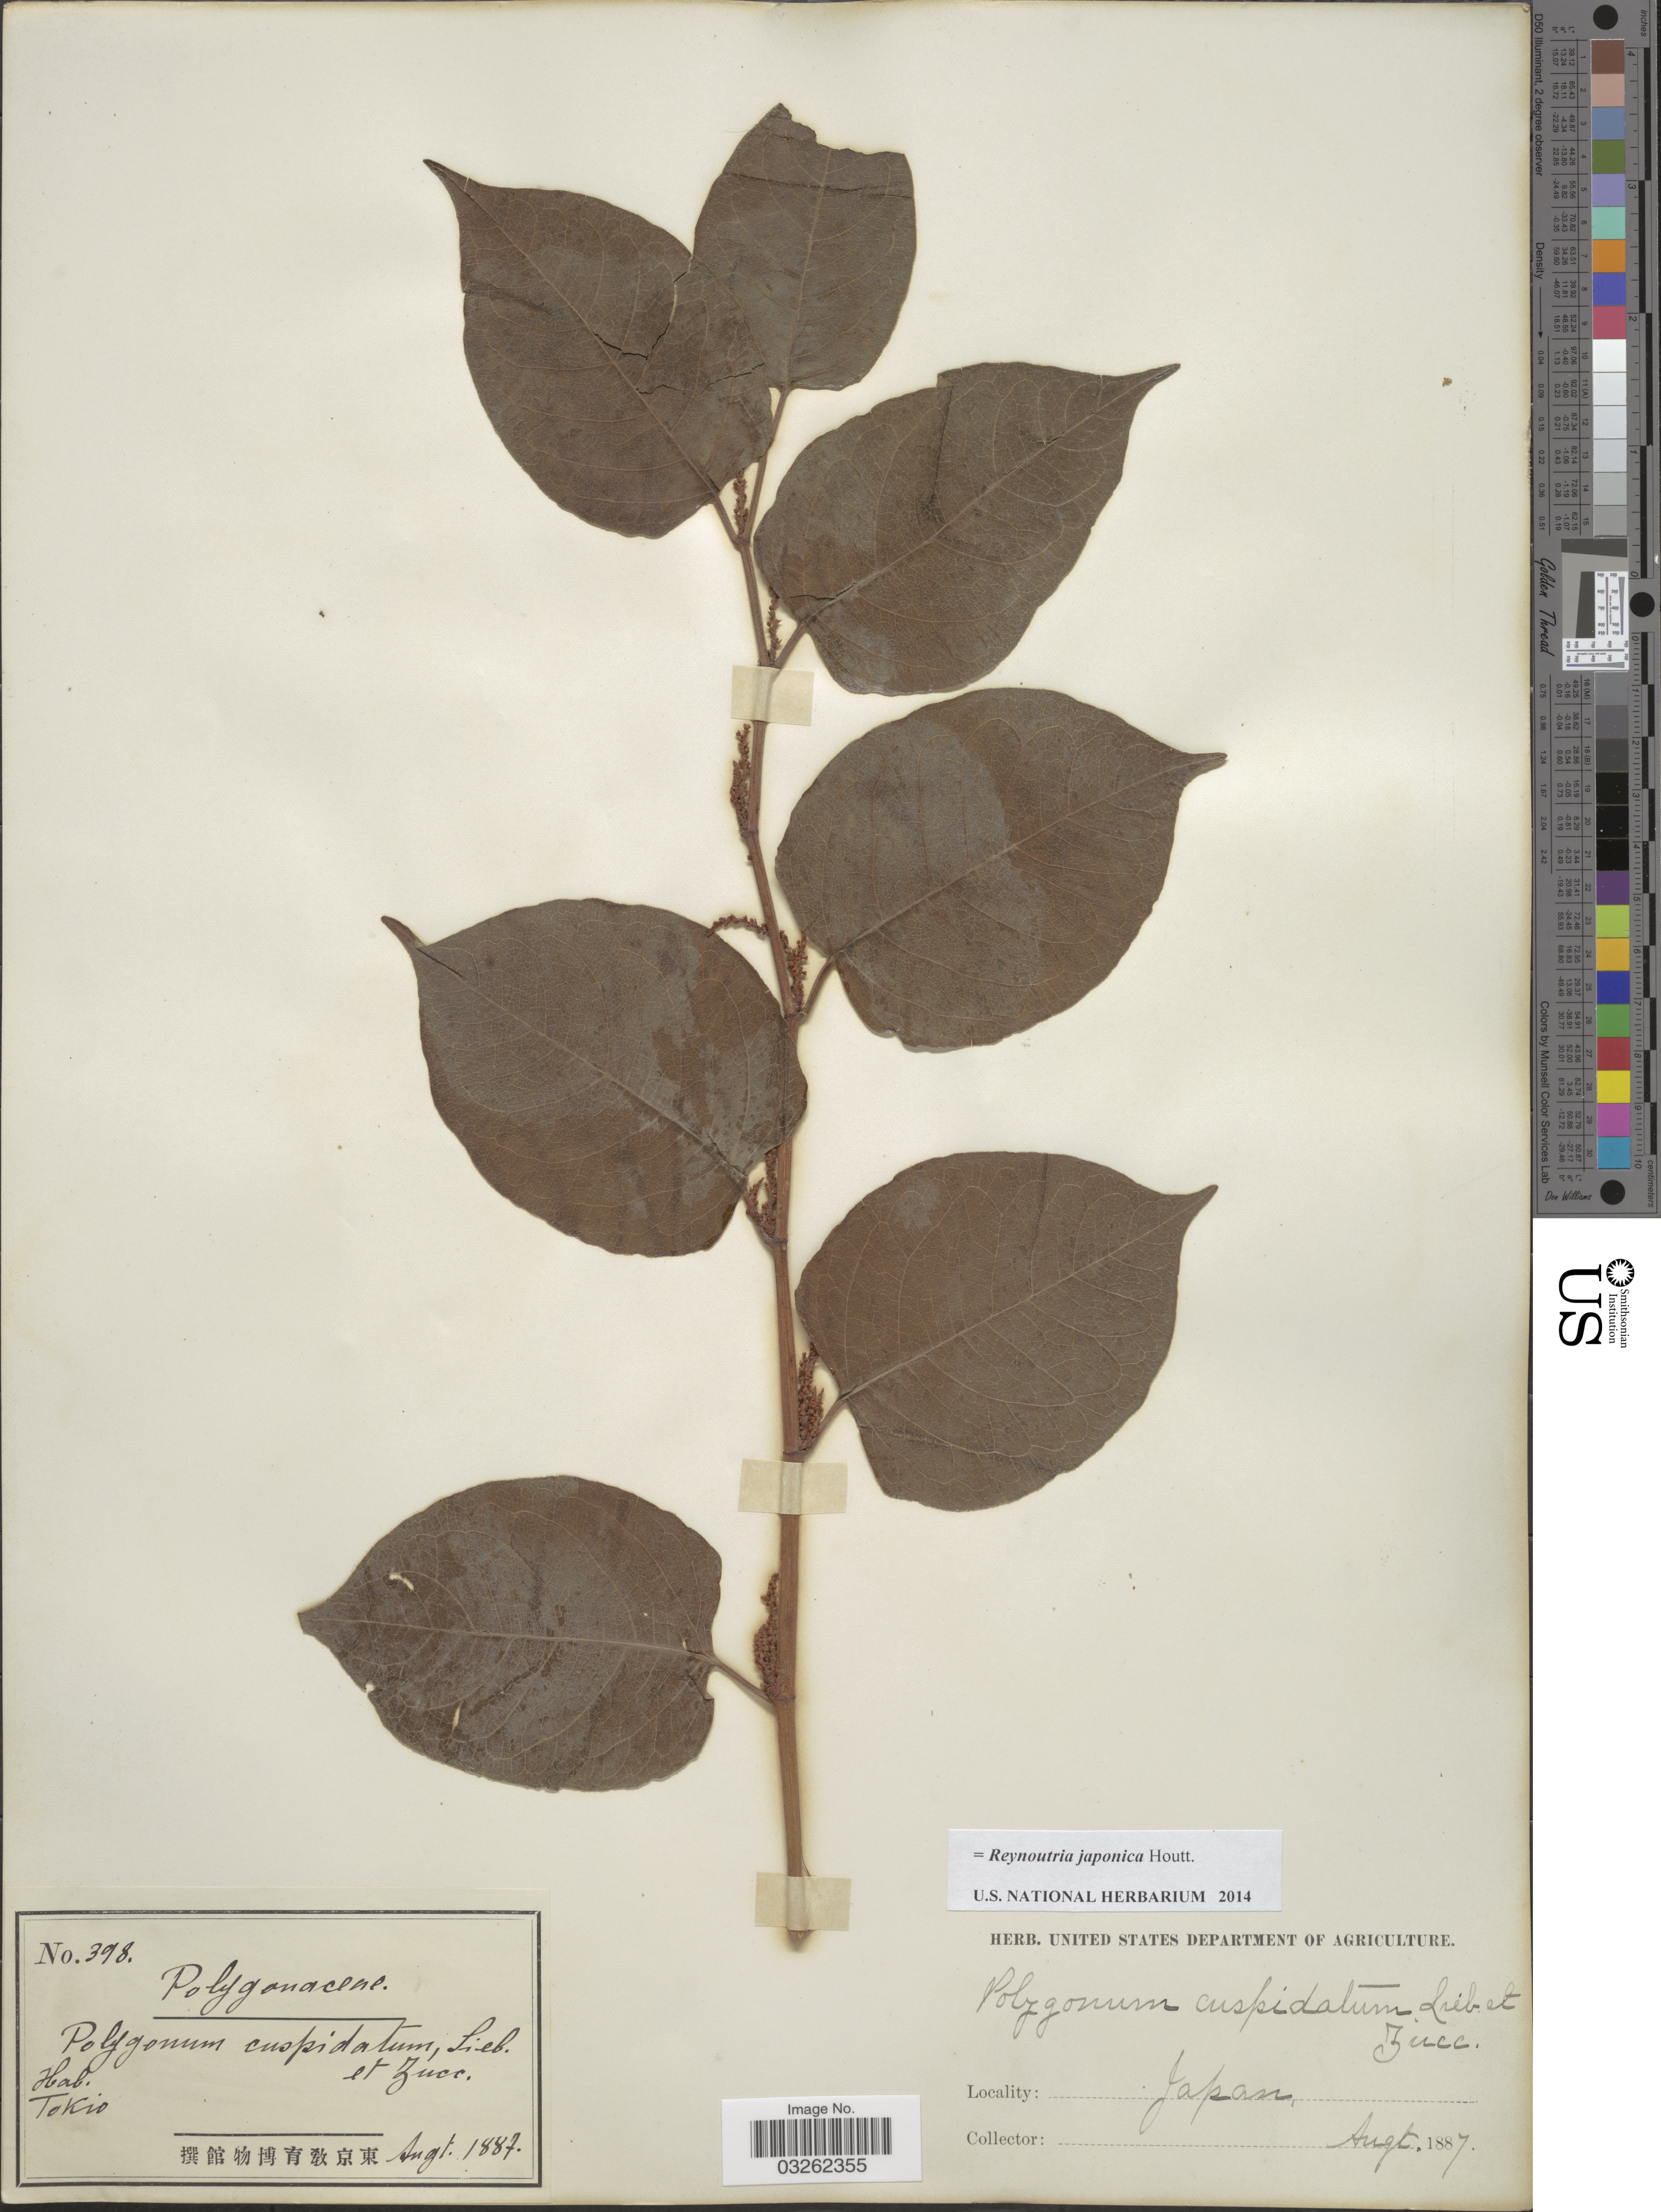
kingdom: Plantae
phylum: Tracheophyta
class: Magnoliopsida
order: Caryophyllales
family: Polygonaceae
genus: Reynoutria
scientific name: Reynoutria japonica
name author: Houtt.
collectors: Facchini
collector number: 398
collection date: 1887-08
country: Japan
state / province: Tokyo, Federal City of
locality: Tokio.